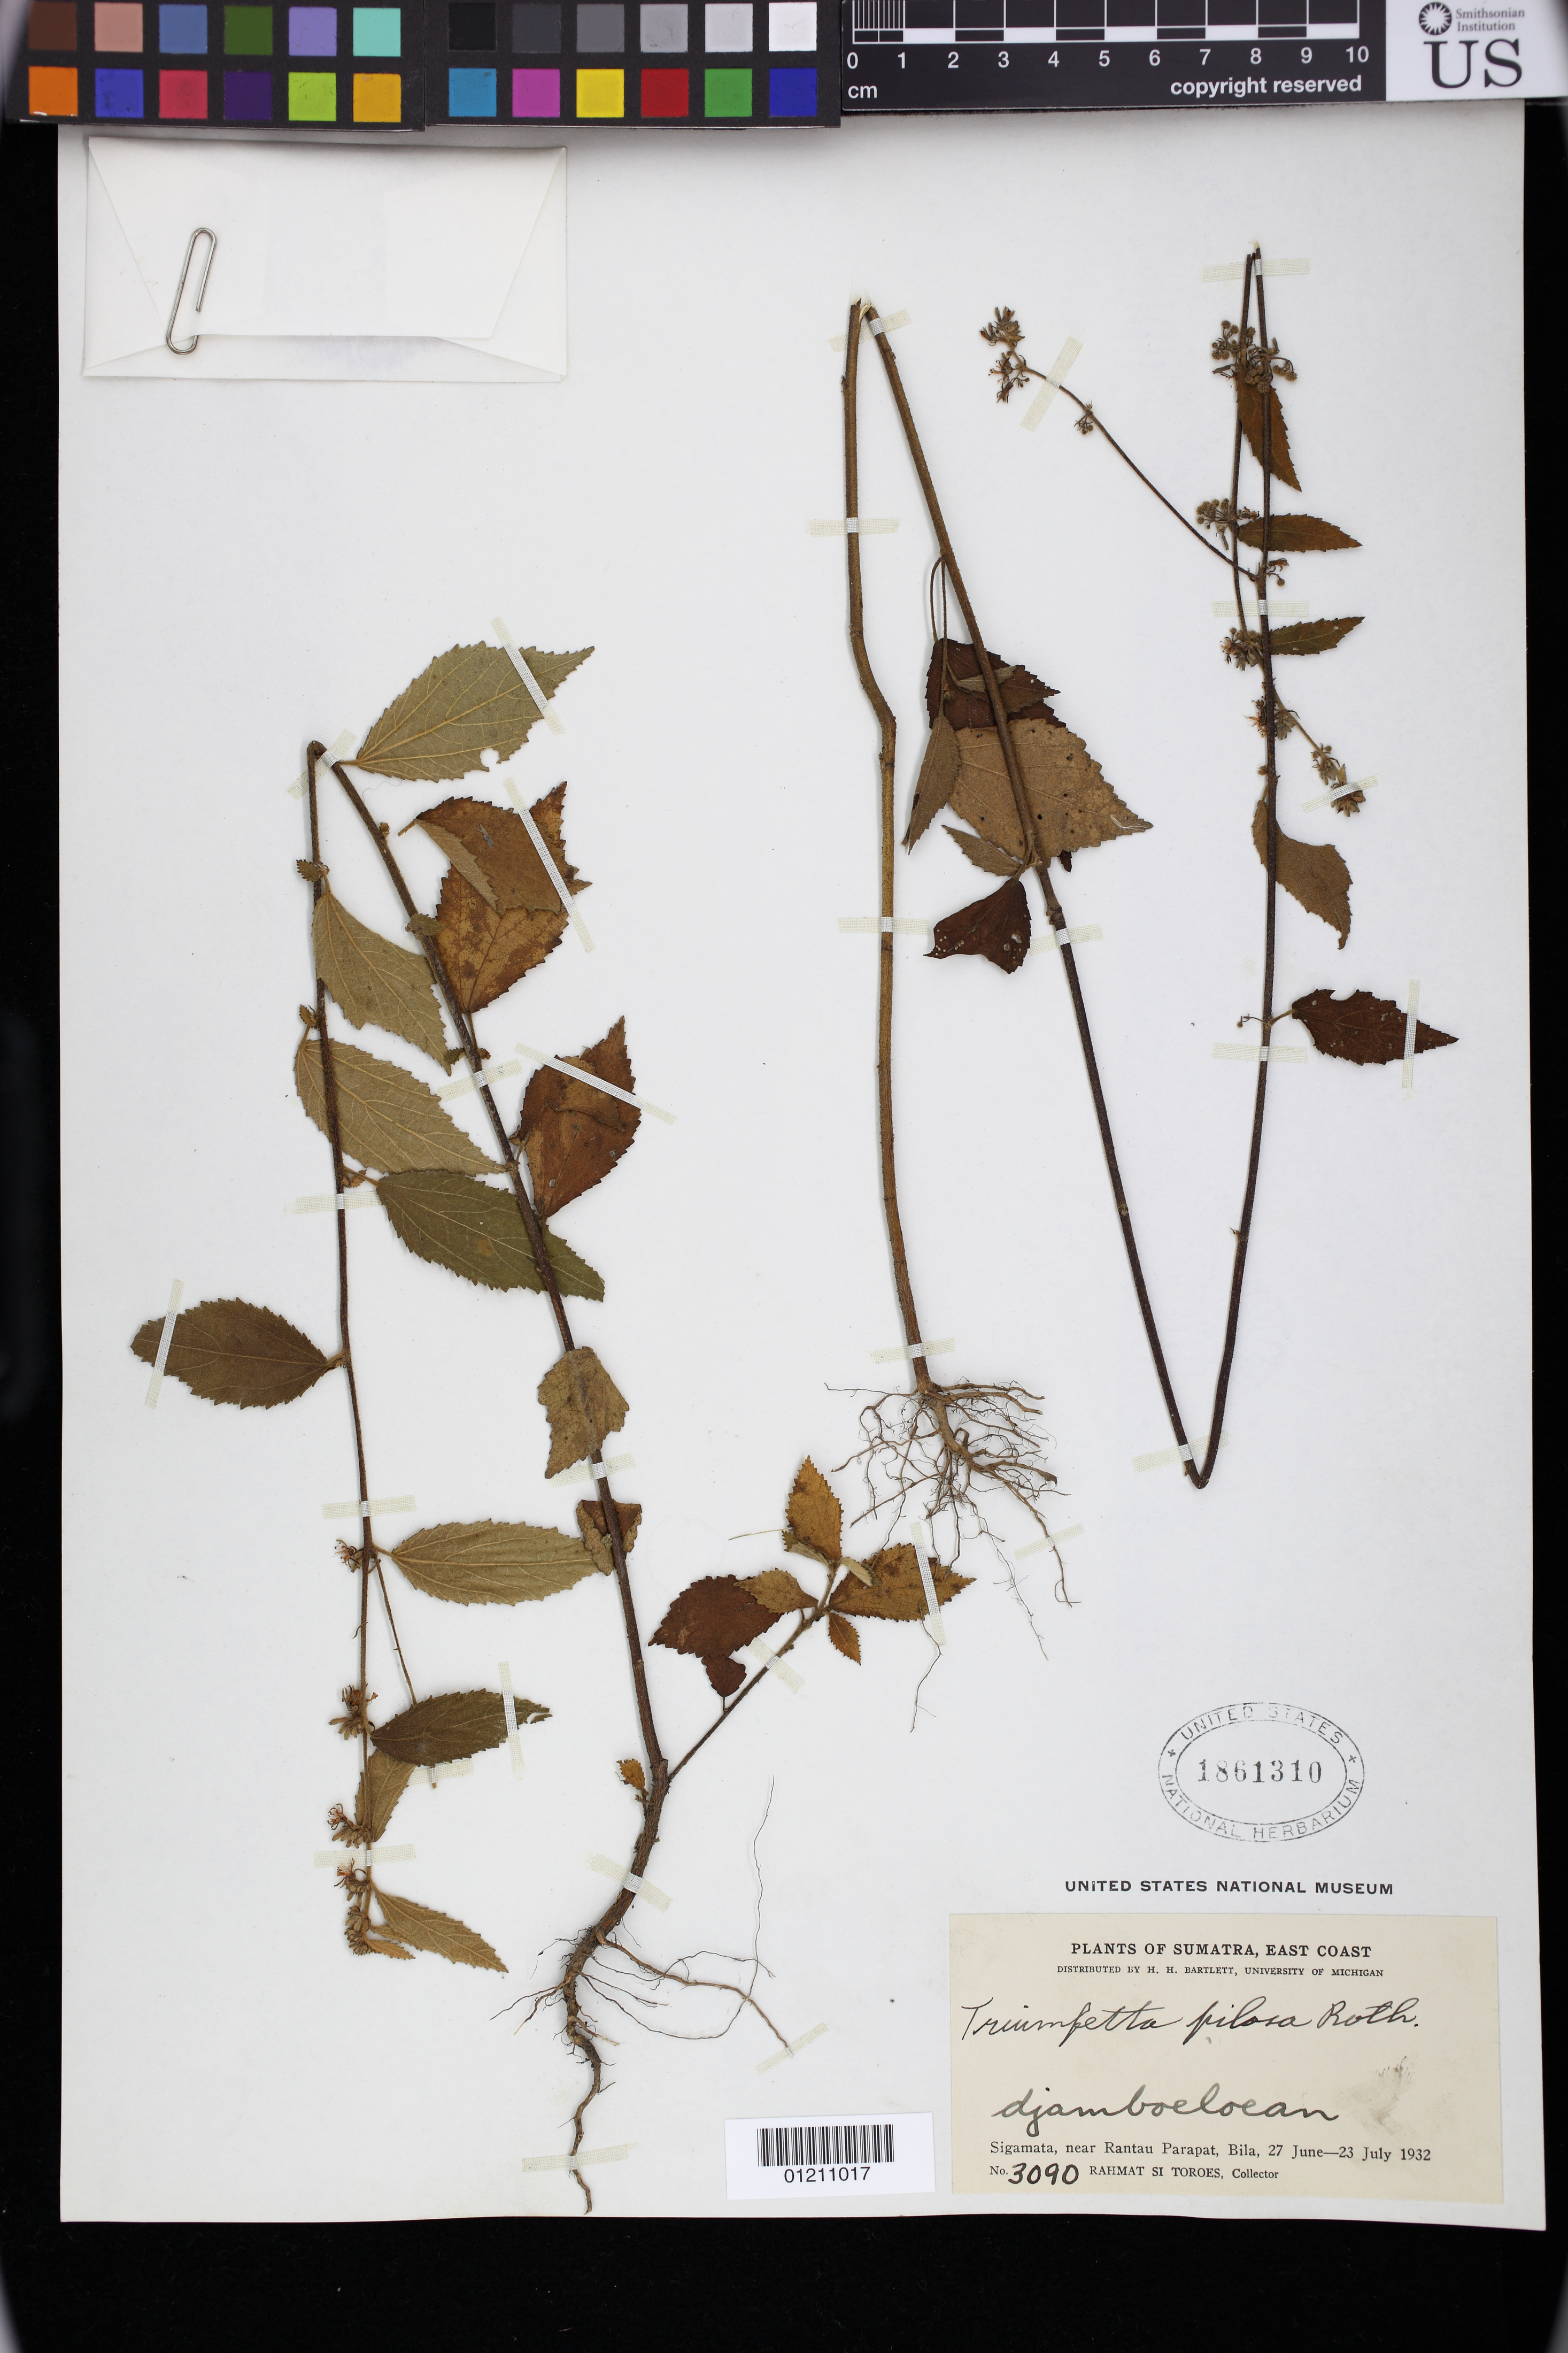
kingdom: Plantae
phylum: Tracheophyta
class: Magnoliopsida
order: Malvales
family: Malvaceae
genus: Triumfetta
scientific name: Triumfetta pilosa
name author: Roth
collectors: Rahmat Si Boeea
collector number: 3090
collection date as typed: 27 Jun 1932 to 23 Jul 1932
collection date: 1932-06-27/1932-07-23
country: Indonesia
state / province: Sumatra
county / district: Sumatera Utara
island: Sumatra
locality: Sumatra east coast: Sigamata, near Rantau Parapat, Bila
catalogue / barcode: US 1861310